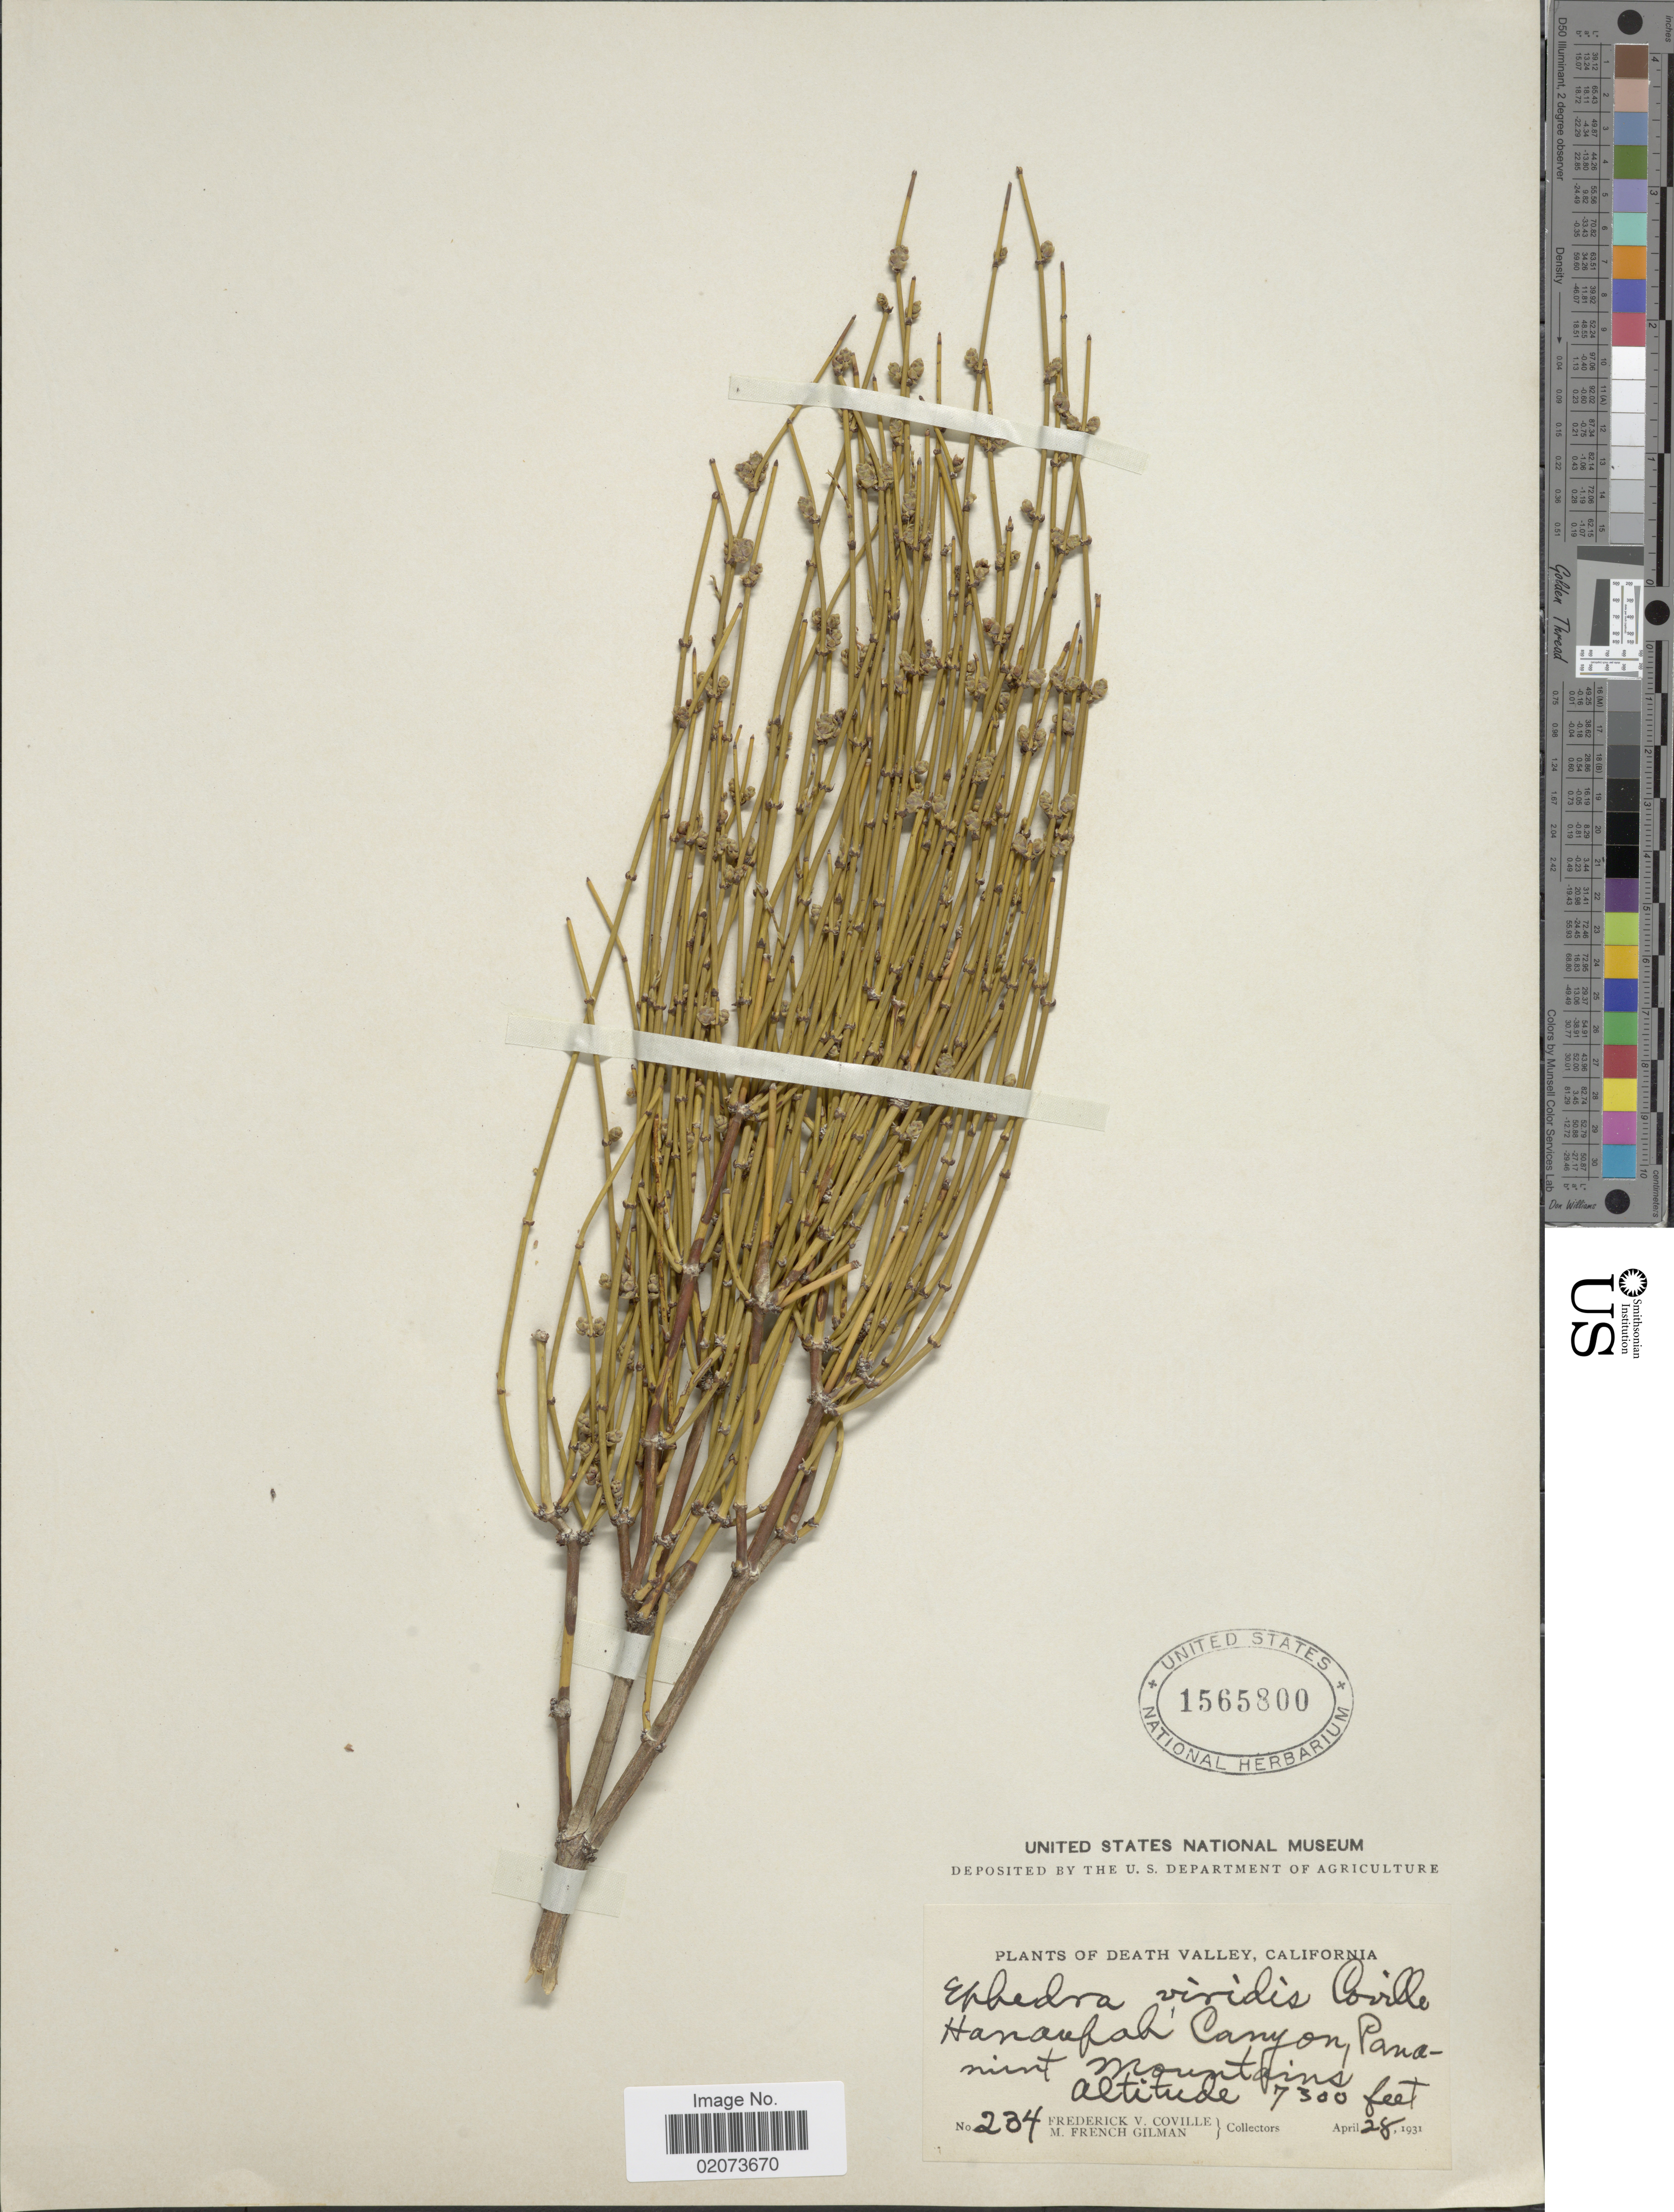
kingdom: Plantae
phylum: Tracheophyta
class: Gnetopsida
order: Ephedrales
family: Ephedraceae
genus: Ephedra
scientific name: Ephedra viridis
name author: Coville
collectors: F. V. Coville & M. F. Gilman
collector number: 234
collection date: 1931-04-28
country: United States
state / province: California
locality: Death Valley, Hanaupah Canyon, Panamint Mountains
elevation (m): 2225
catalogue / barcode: US 1565800